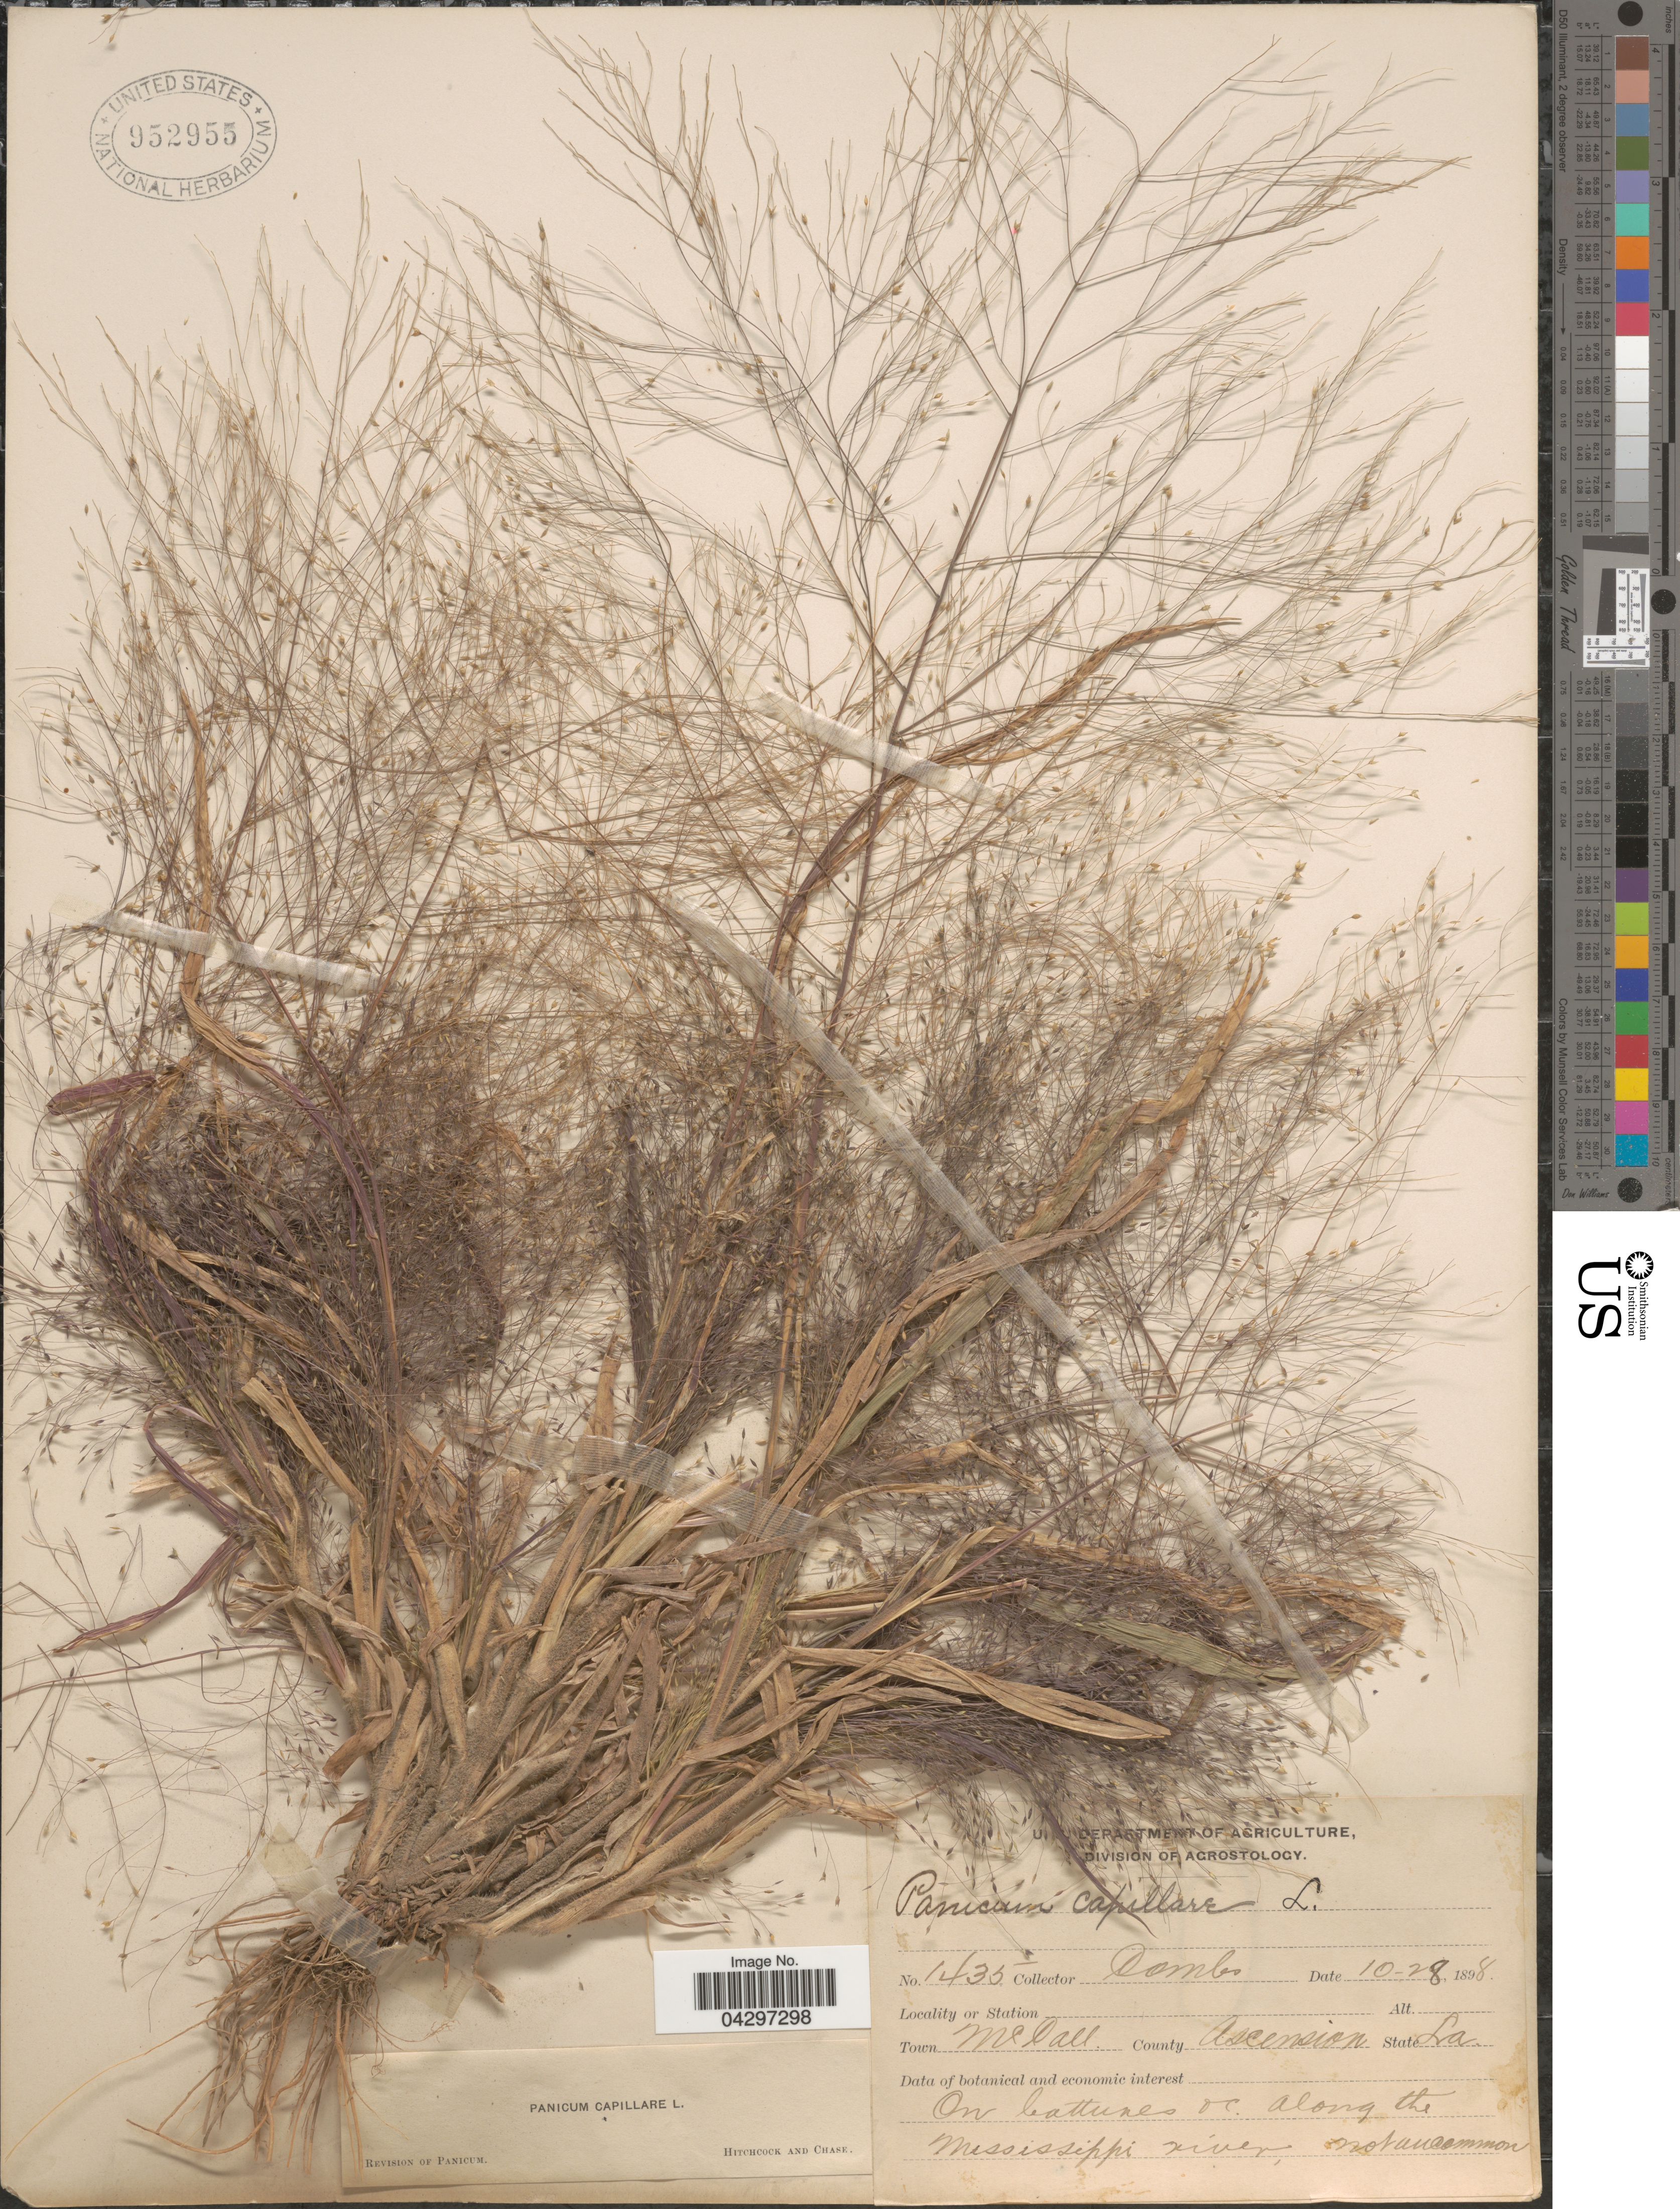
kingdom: Plantae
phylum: Tracheophyta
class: Liliopsida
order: Poales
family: Poaceae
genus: Panicum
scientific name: Panicum capillare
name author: L.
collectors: -. Combs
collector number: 1435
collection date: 1898-10-28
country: United States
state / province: Louisiana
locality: Town McCall. County Ascension. Along the Mississippi river.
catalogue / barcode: US 952955